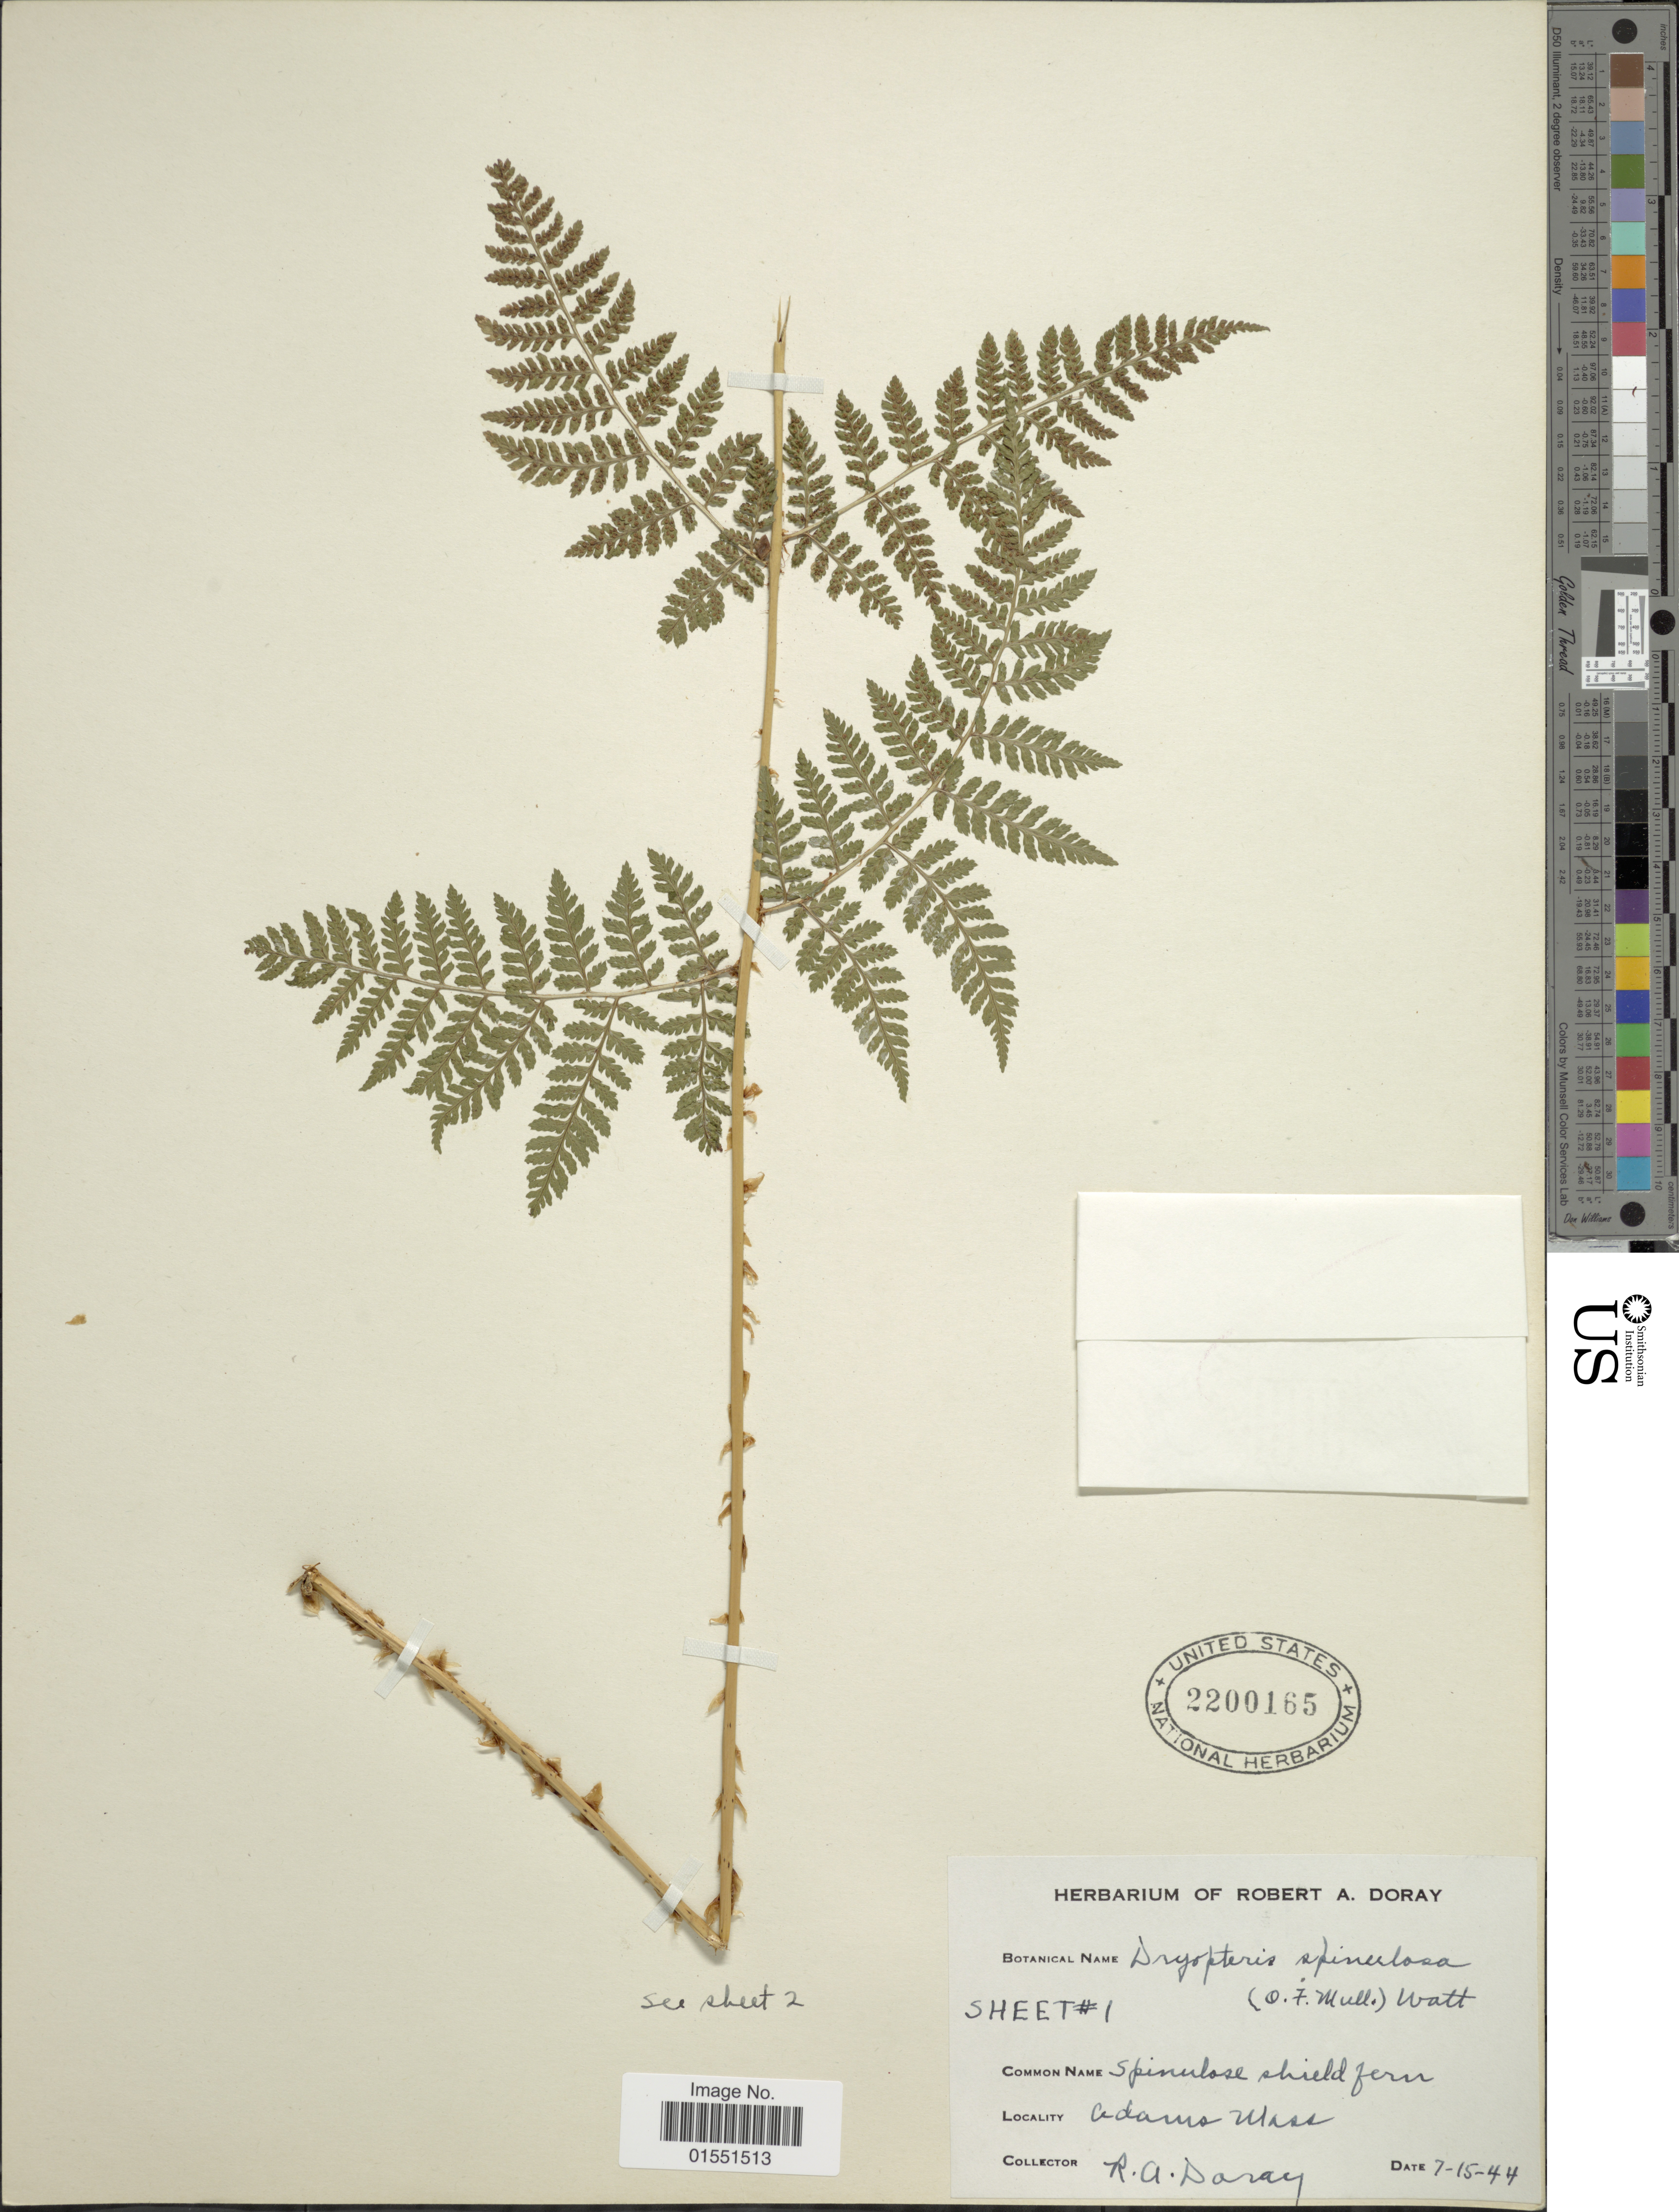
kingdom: Plantae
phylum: Tracheophyta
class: Polypodiopsida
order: Polypodiales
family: Dryopteridaceae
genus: Dryopteris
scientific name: Dryopteris intermedia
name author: (Muhl.) A. Gray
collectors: R. Doray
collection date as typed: Transcribed d/m/y: 15/7/44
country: United States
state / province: Massachusetts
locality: Adams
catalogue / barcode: US 2200165